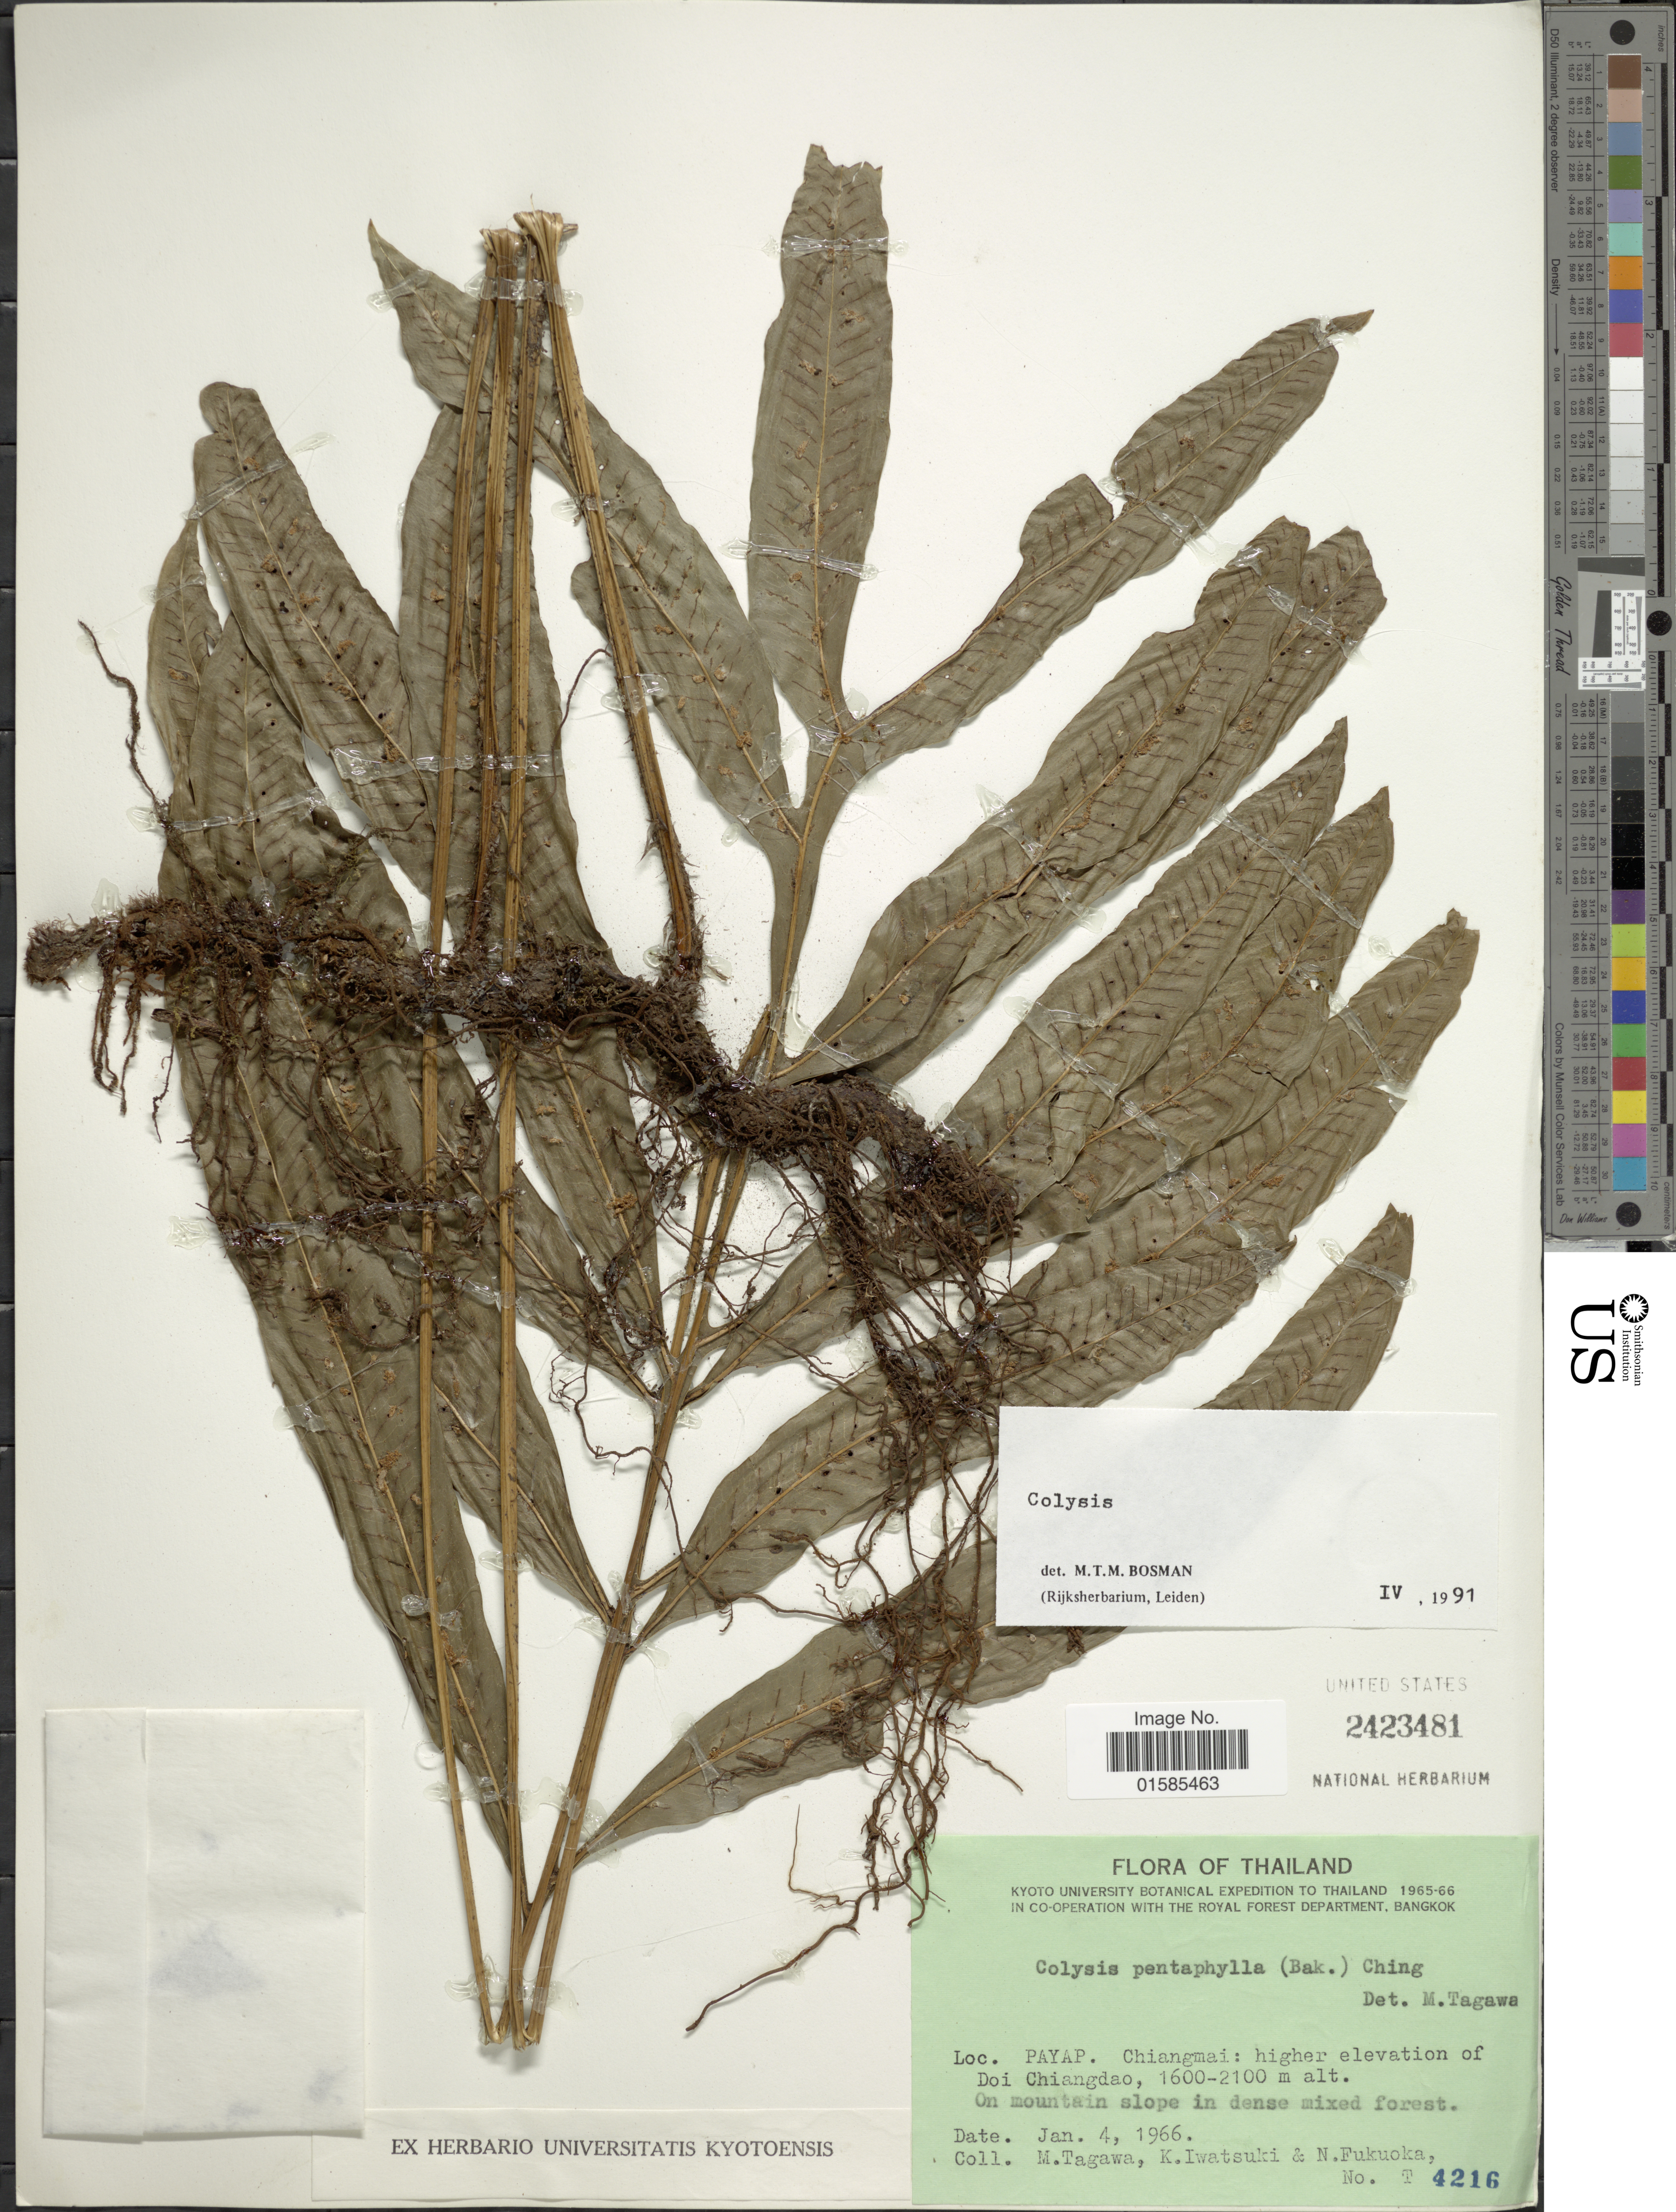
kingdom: Plantae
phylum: Tracheophyta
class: Polypodiopsida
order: Polypodiales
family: Polypodiaceae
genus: Leptochilus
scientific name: Leptochilus pentaphylla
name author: (Baker)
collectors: M. Tagawa, K. Iwatsuki & N. Fukuoka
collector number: T 4216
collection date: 1966-01-04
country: Thailand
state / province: Chiang Mai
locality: Thailand, Payap. Chiangmai: higher elevation of Doi Chiangdao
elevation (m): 1600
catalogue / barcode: US 2423481